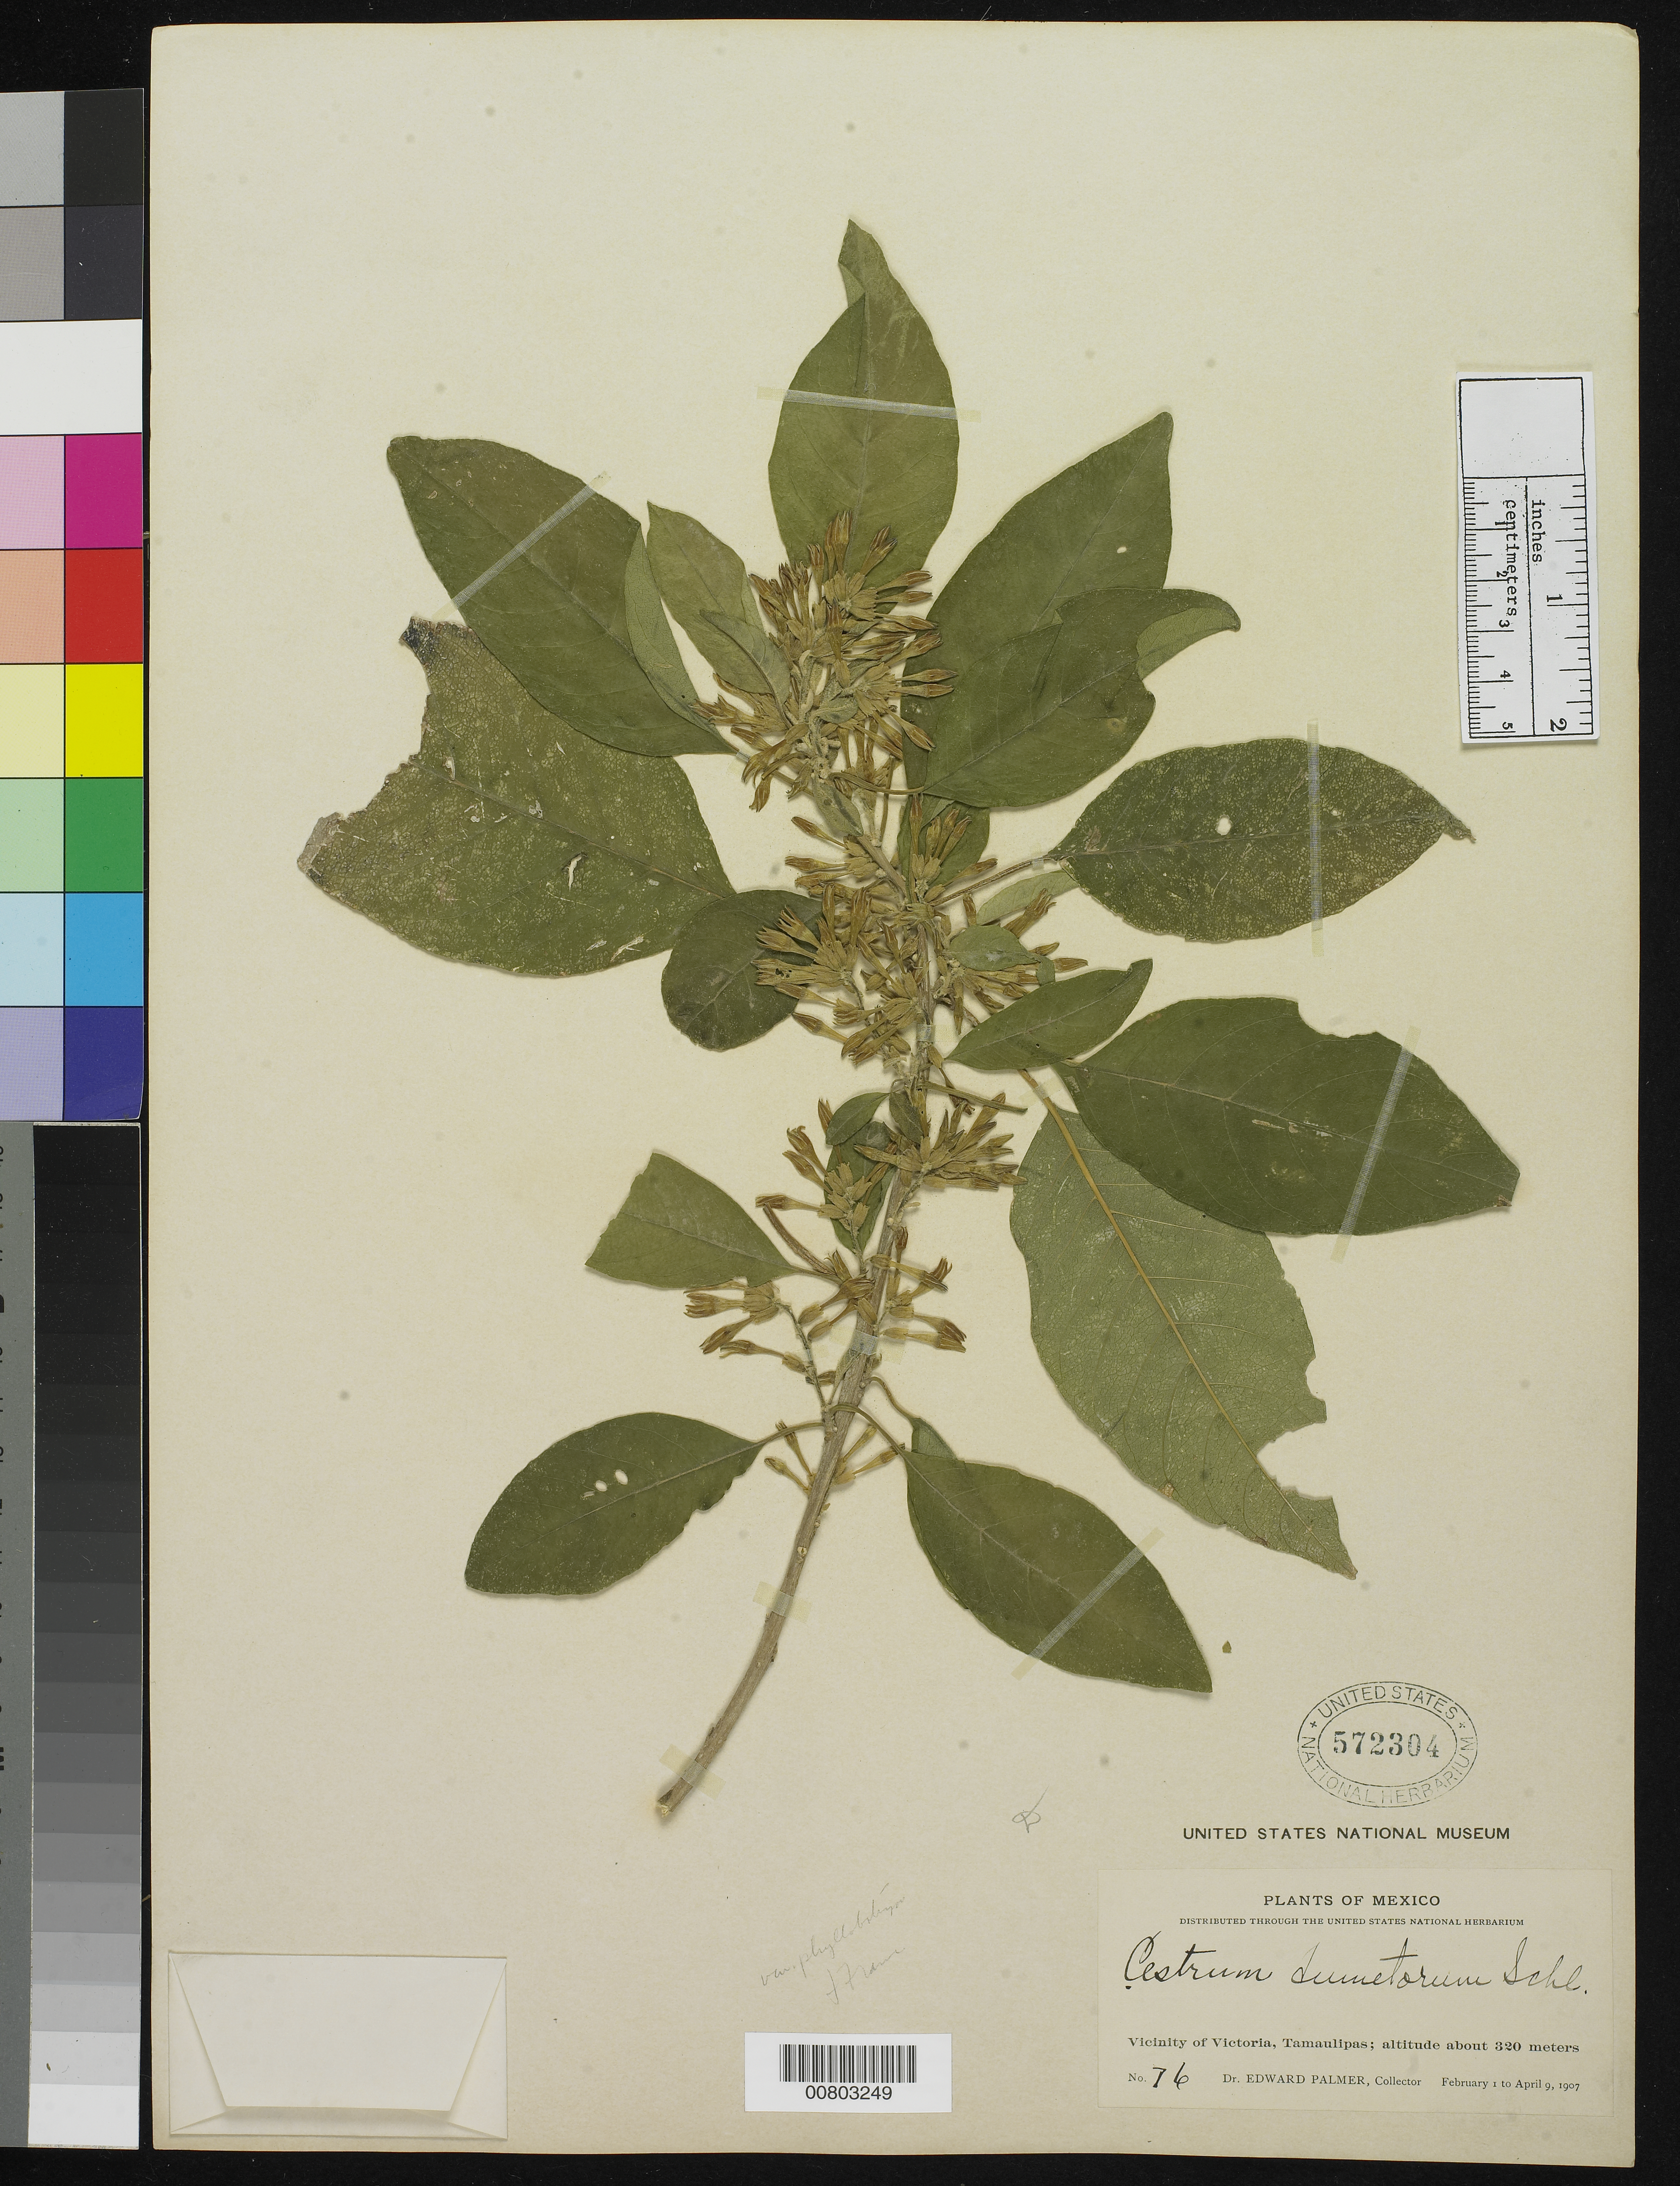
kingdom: Plantae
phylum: Tracheophyta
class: Magnoliopsida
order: Solanales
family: Solanaceae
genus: Cestrum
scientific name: Cestrum dumetorum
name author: Schltdl.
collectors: E. Palmer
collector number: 76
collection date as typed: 01 Feb 1907 to 09 Apr 1907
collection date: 1907-02-01/1907-04-09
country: Mexico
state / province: Tamaulipas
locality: Vicinity of Victoria.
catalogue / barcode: US 572304